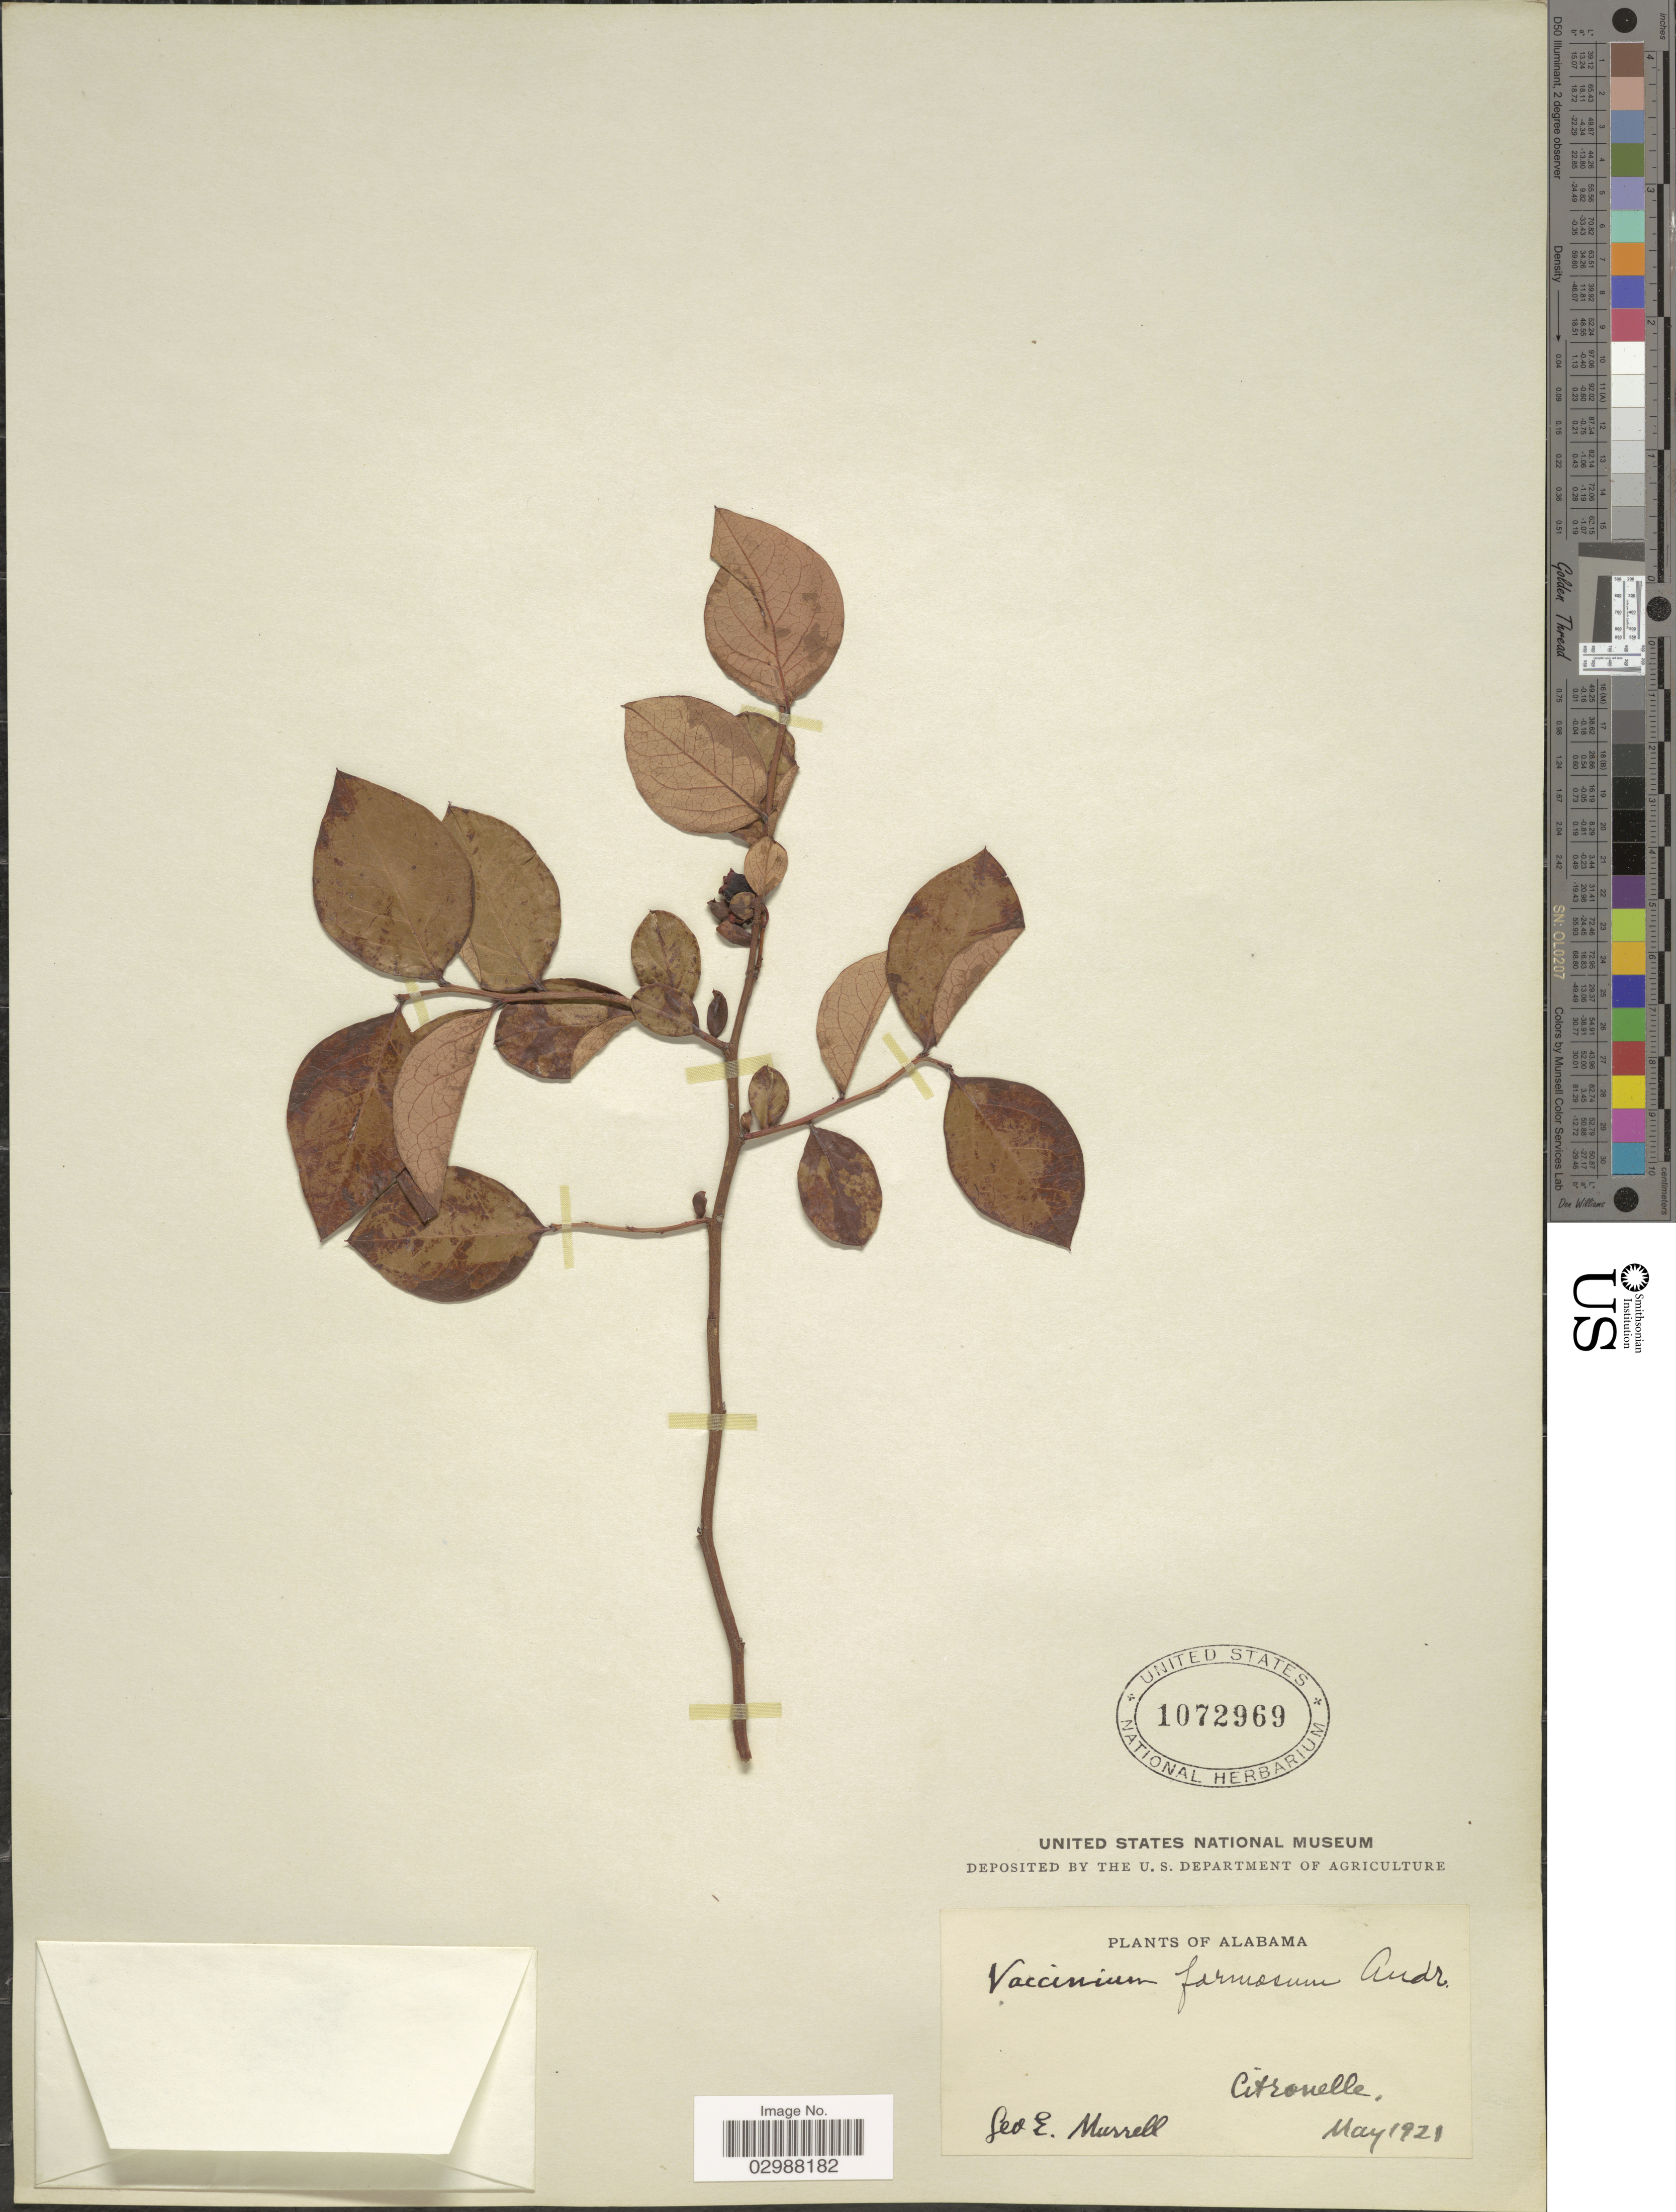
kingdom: Plantae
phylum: Tracheophyta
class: Magnoliopsida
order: Ericales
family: Ericaceae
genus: Vaccinium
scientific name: Vaccinium formosum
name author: Andrews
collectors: G. Murrell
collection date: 1921-05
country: United States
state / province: Alabama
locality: Citronelle.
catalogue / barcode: US 1072969